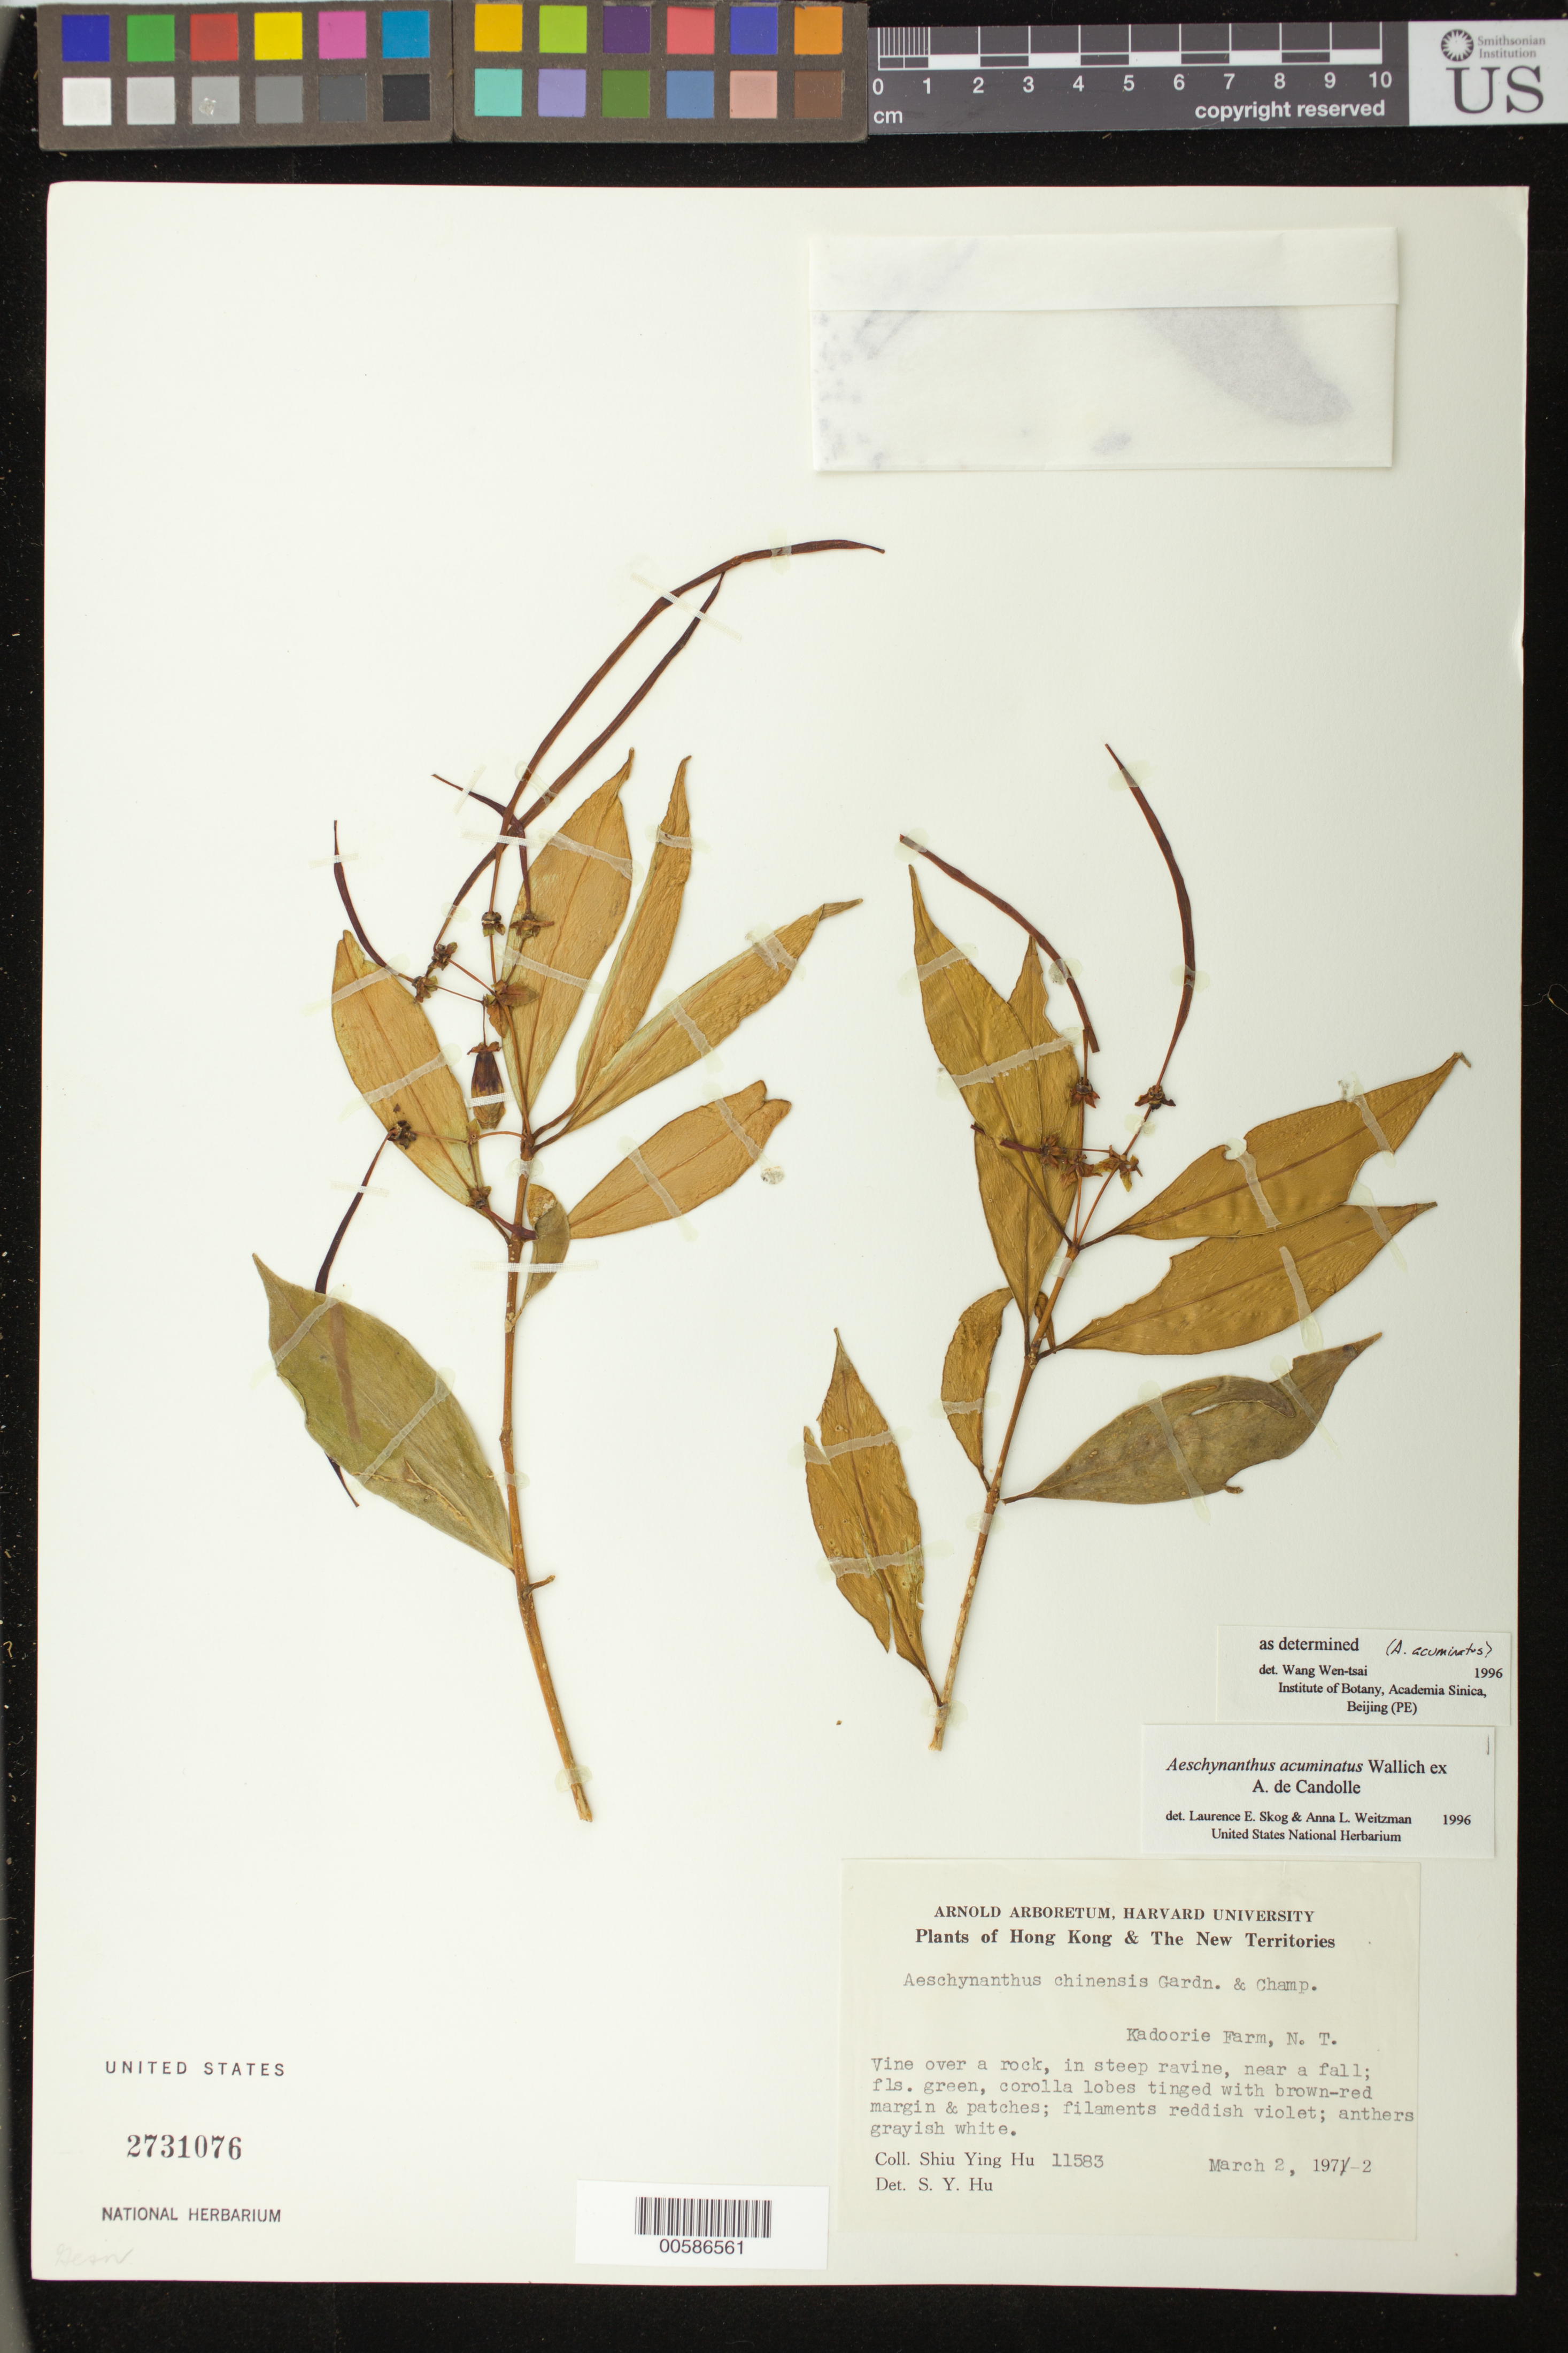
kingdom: Plantae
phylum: Tracheophyta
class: Magnoliopsida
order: Lamiales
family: Gesneriaceae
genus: Aeschynanthus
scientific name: Aeschynanthus acuminatus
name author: Wall. ex A. DC.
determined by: Skog, L. E.; Weitzman, A. L.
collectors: S. Y. Hu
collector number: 11583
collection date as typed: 02 Mar 1972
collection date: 1972-03-02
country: China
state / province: Hong Kong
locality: Kadoorie Farm, N.T.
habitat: In steep ravine, near a fall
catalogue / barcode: US 2731076